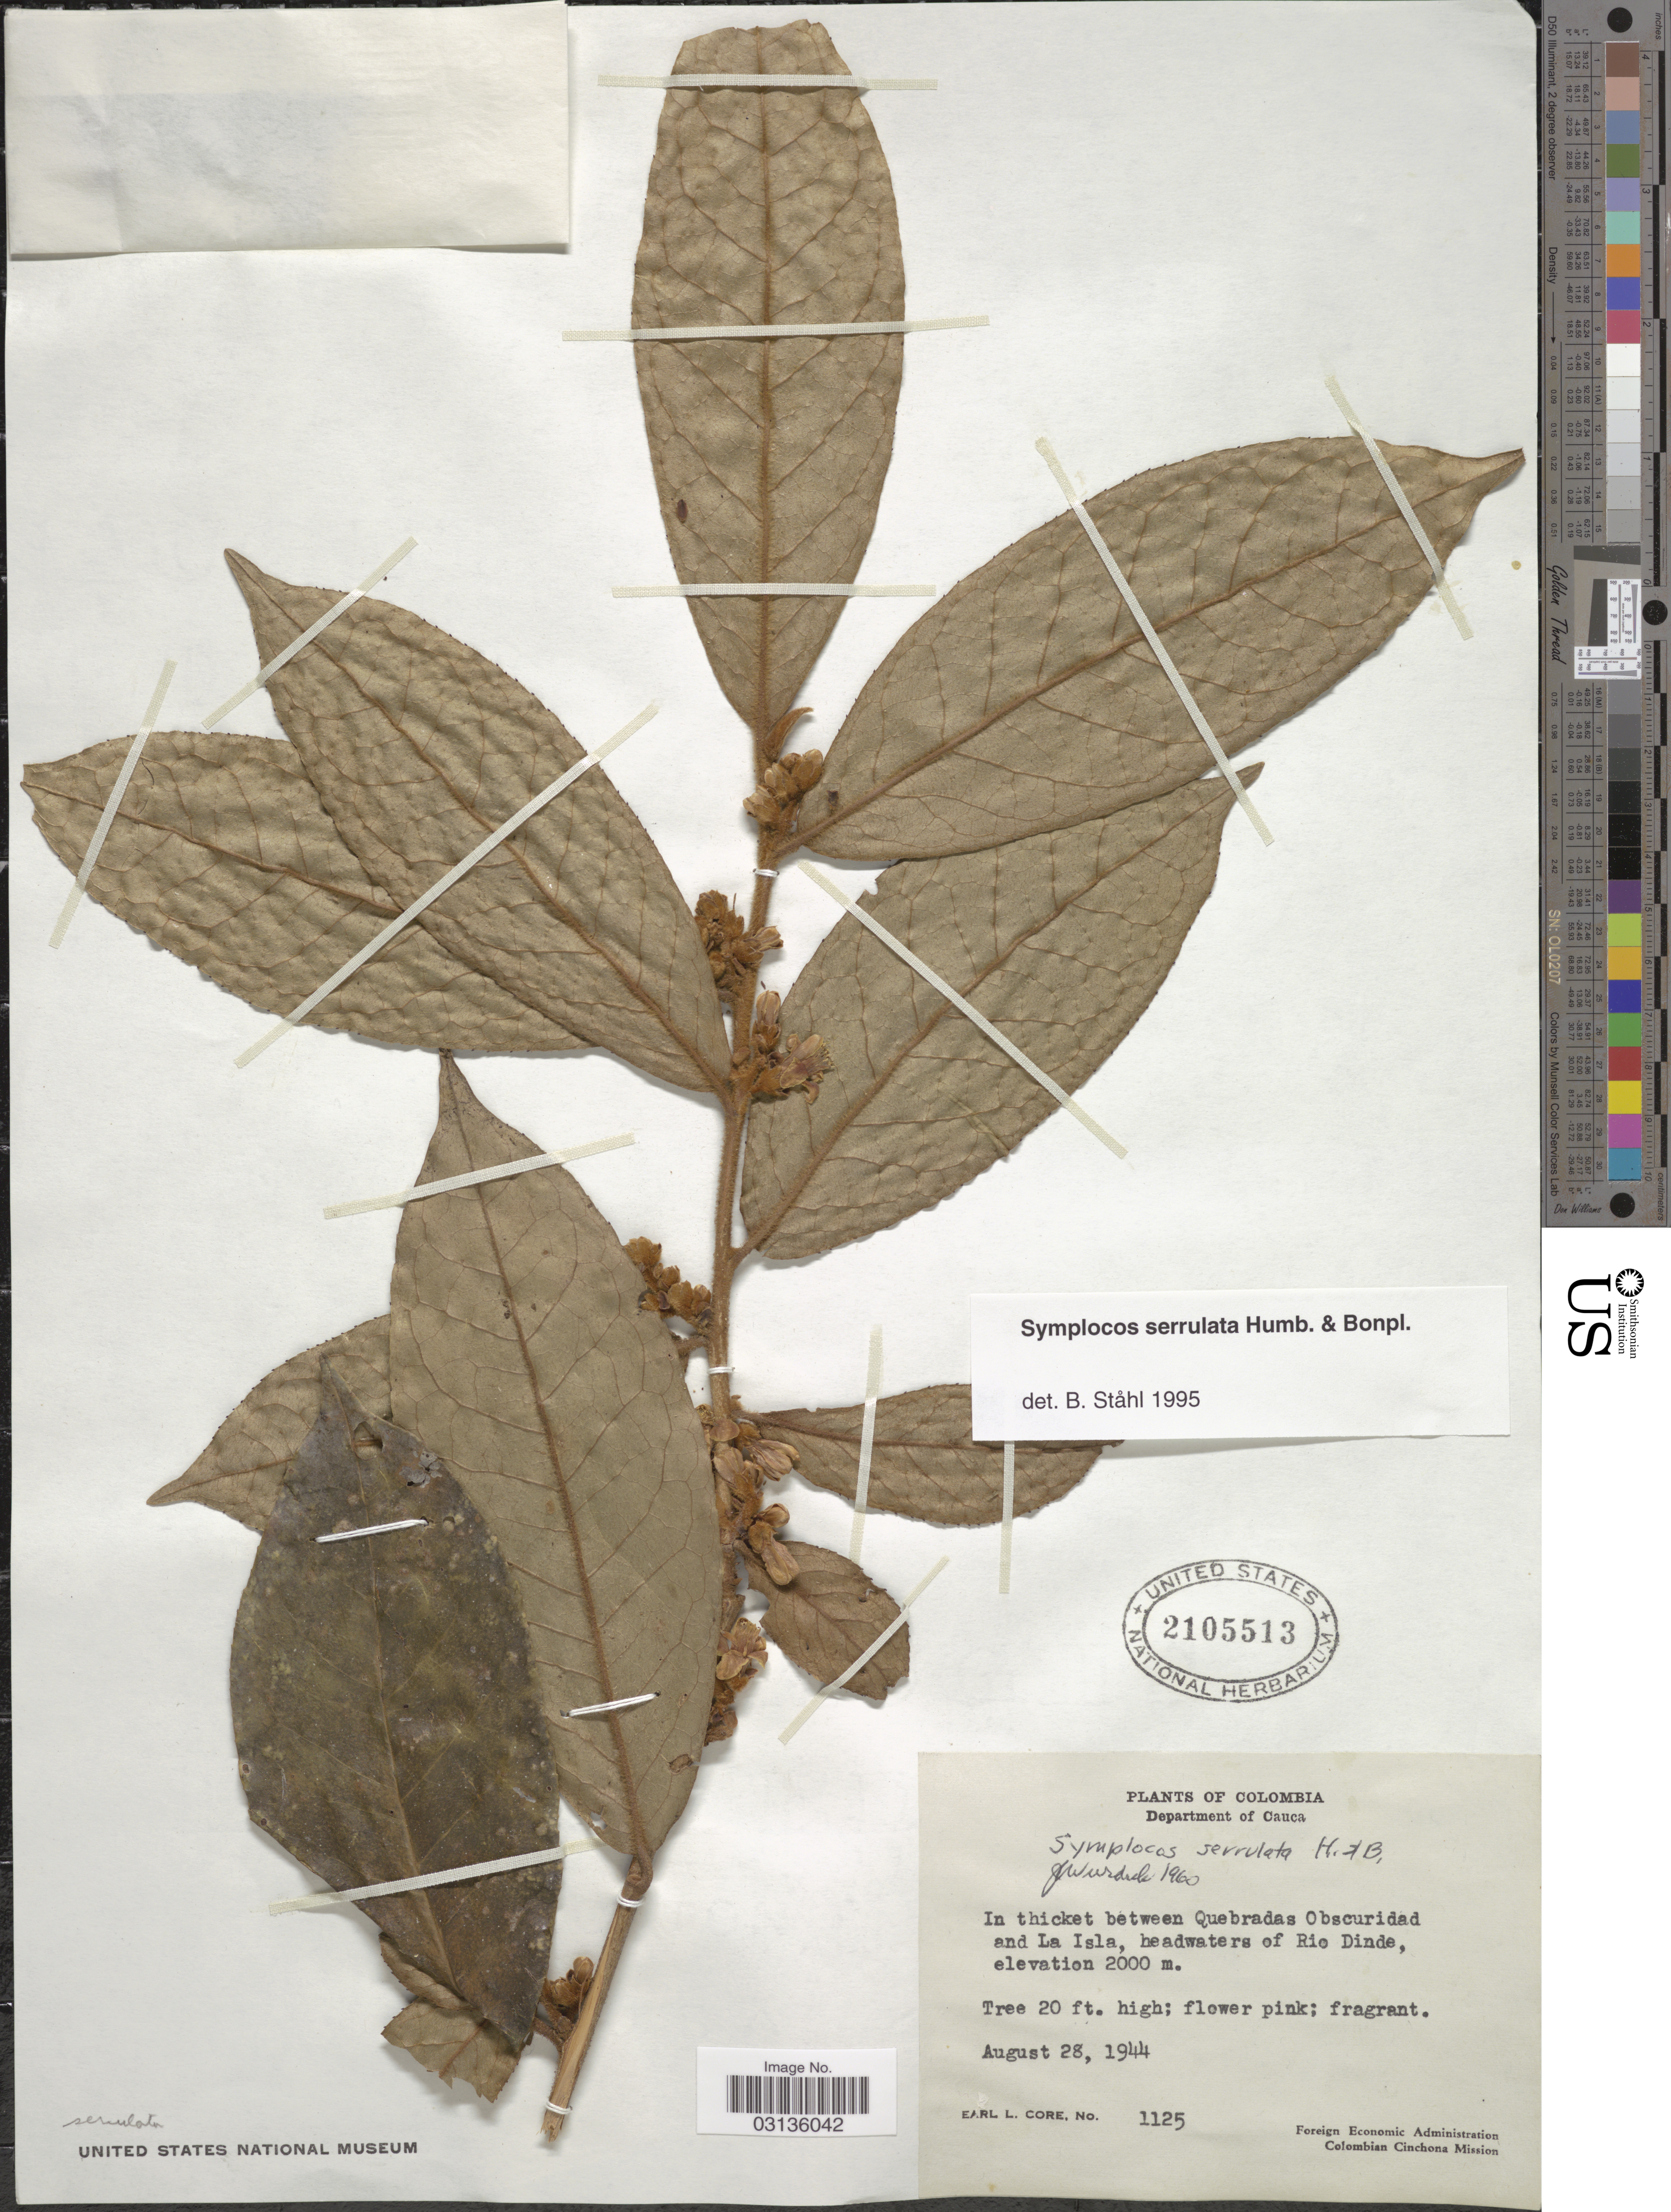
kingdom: Plantae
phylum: Tracheophyta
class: Magnoliopsida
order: Ericales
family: Symplocaceae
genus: Symplocos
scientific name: Symplocos serrulata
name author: Bonpl.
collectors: E. L. Core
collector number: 1125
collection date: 1944-08-28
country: Colombia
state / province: Cauca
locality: Department of Cauca. In thicket between Quebrada Obscuridad and La Isla, headwaters of Rio Dinde.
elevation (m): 2000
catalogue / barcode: US 2105513